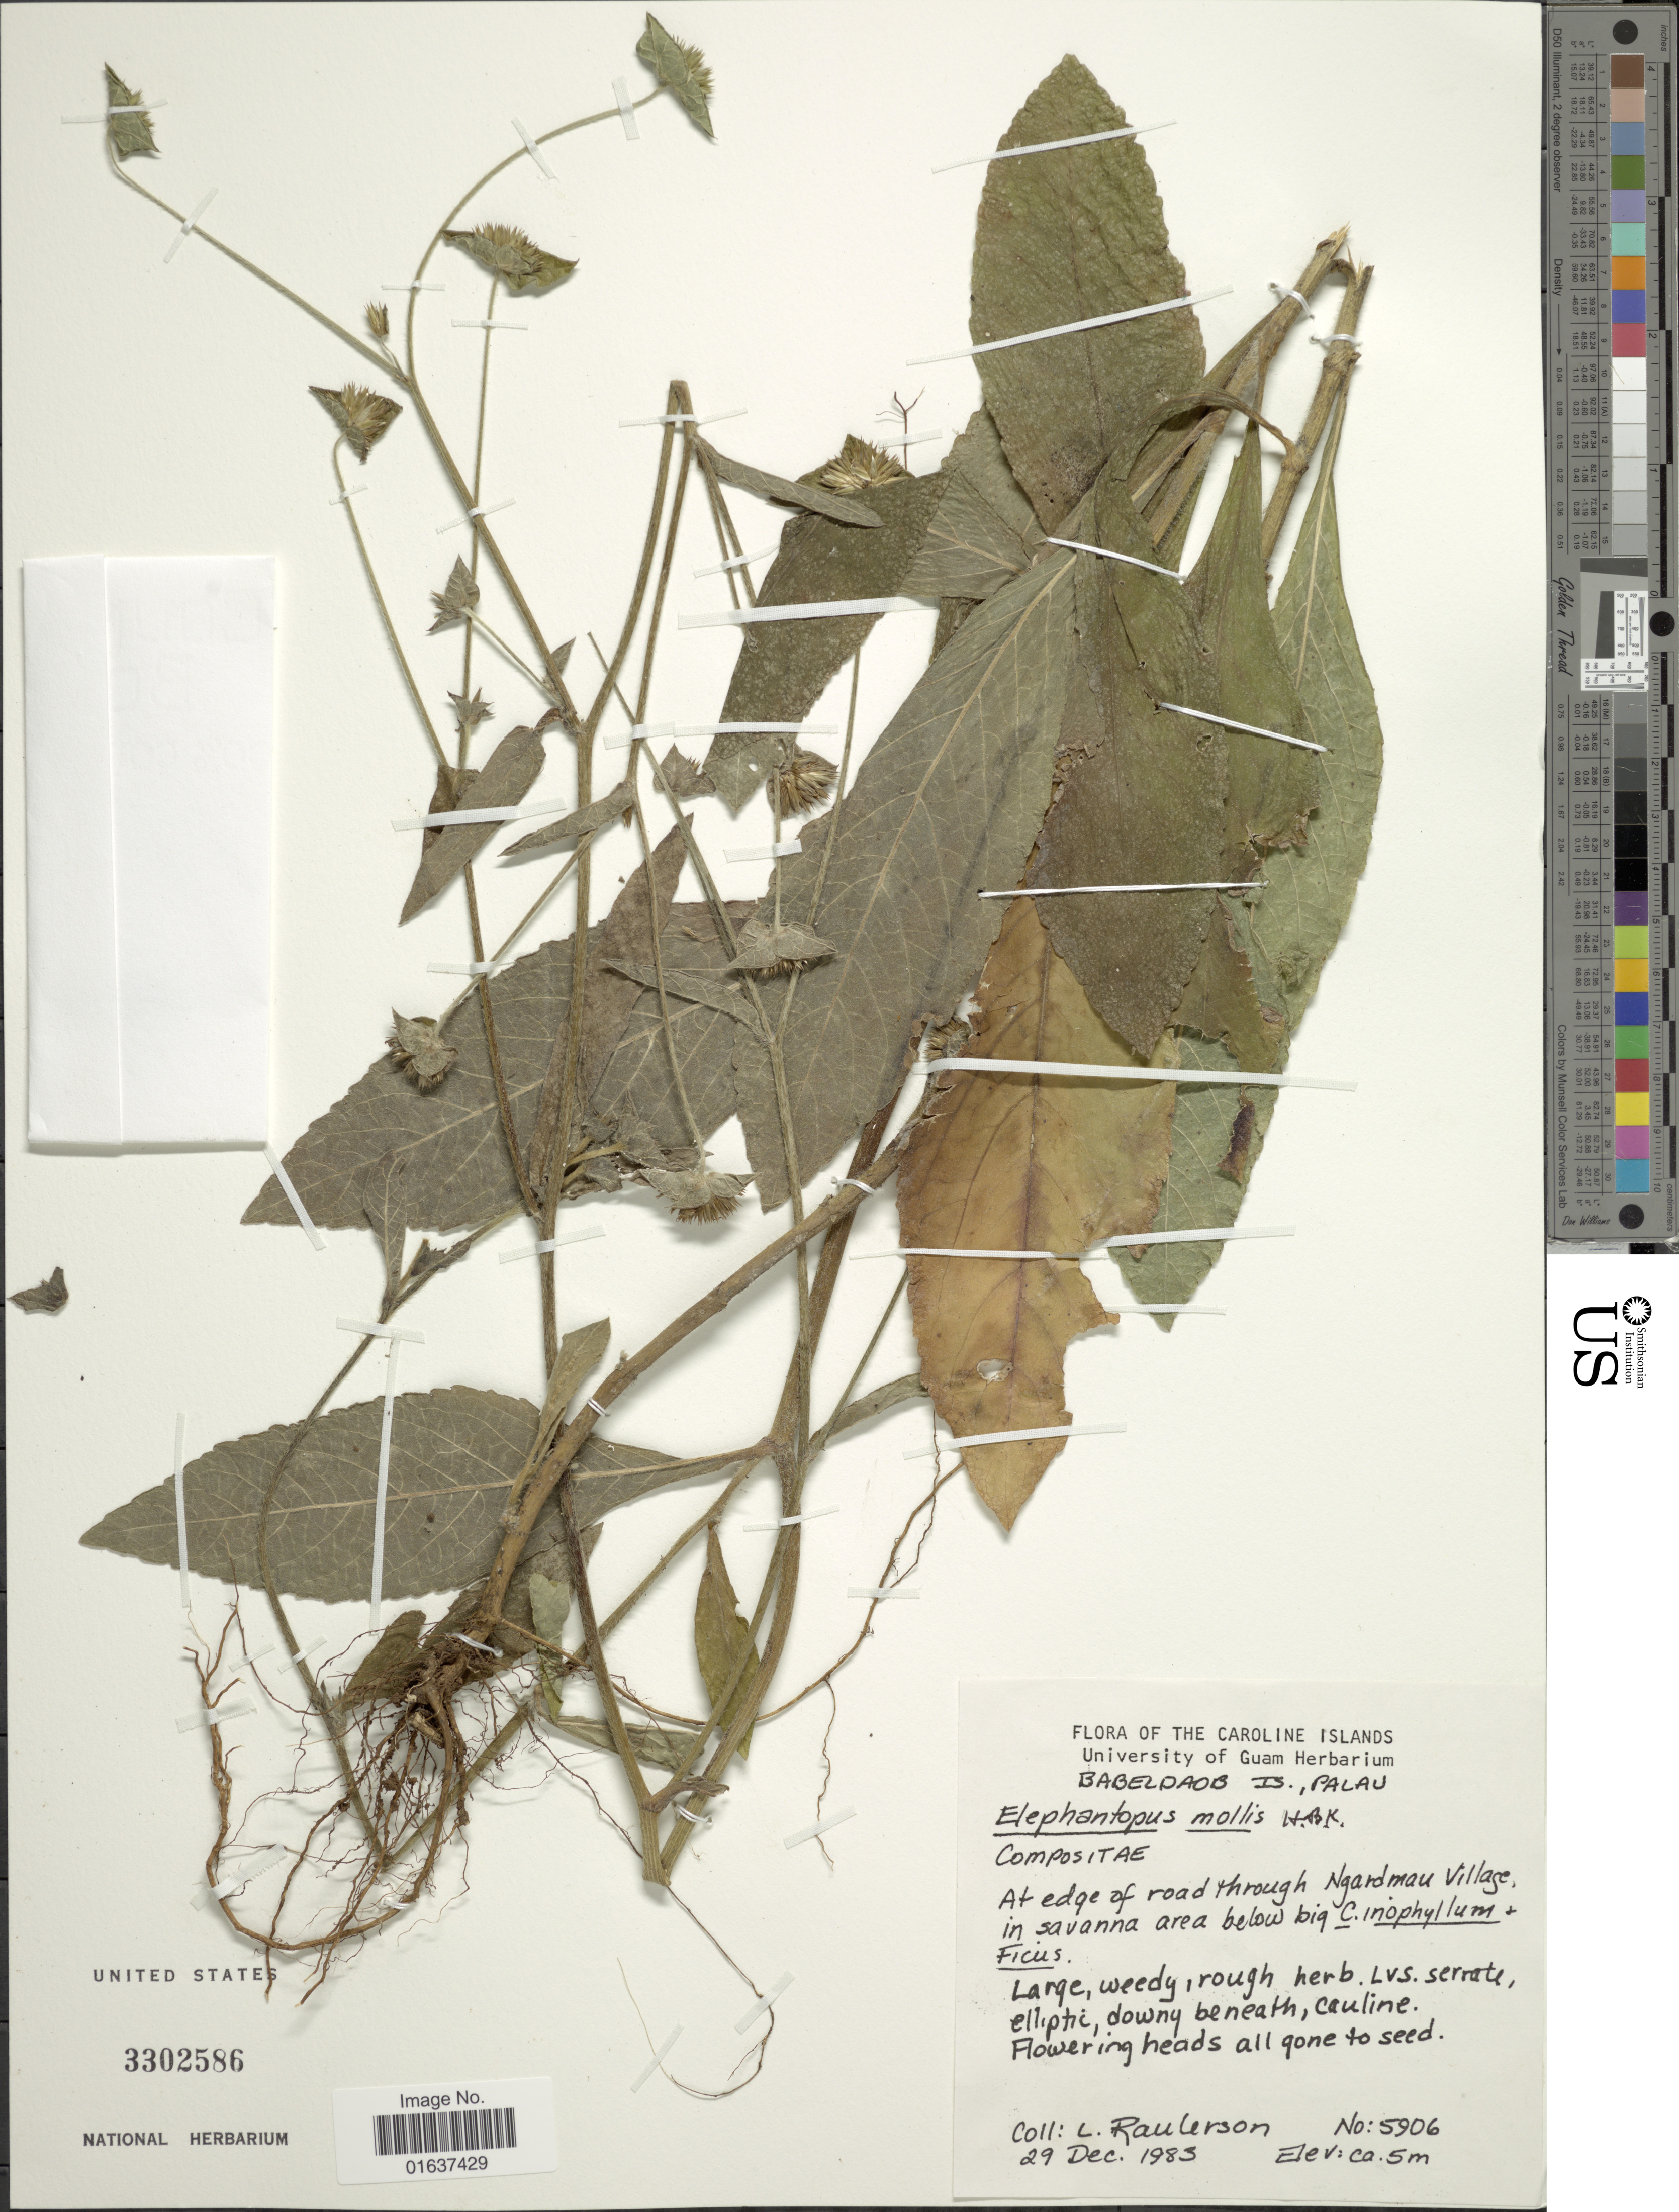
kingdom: Plantae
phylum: Tracheophyta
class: Magnoliopsida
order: Asterales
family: Asteraceae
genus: Elephantopus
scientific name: Elephantopus mollis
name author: Kunth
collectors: L. Raulerson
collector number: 5906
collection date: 1983-12-29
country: Micronesia, Federated States of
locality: Caroline Islands, at edge of road throuh Ngardmau Village, in savanna area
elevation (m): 5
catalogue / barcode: US 3302586